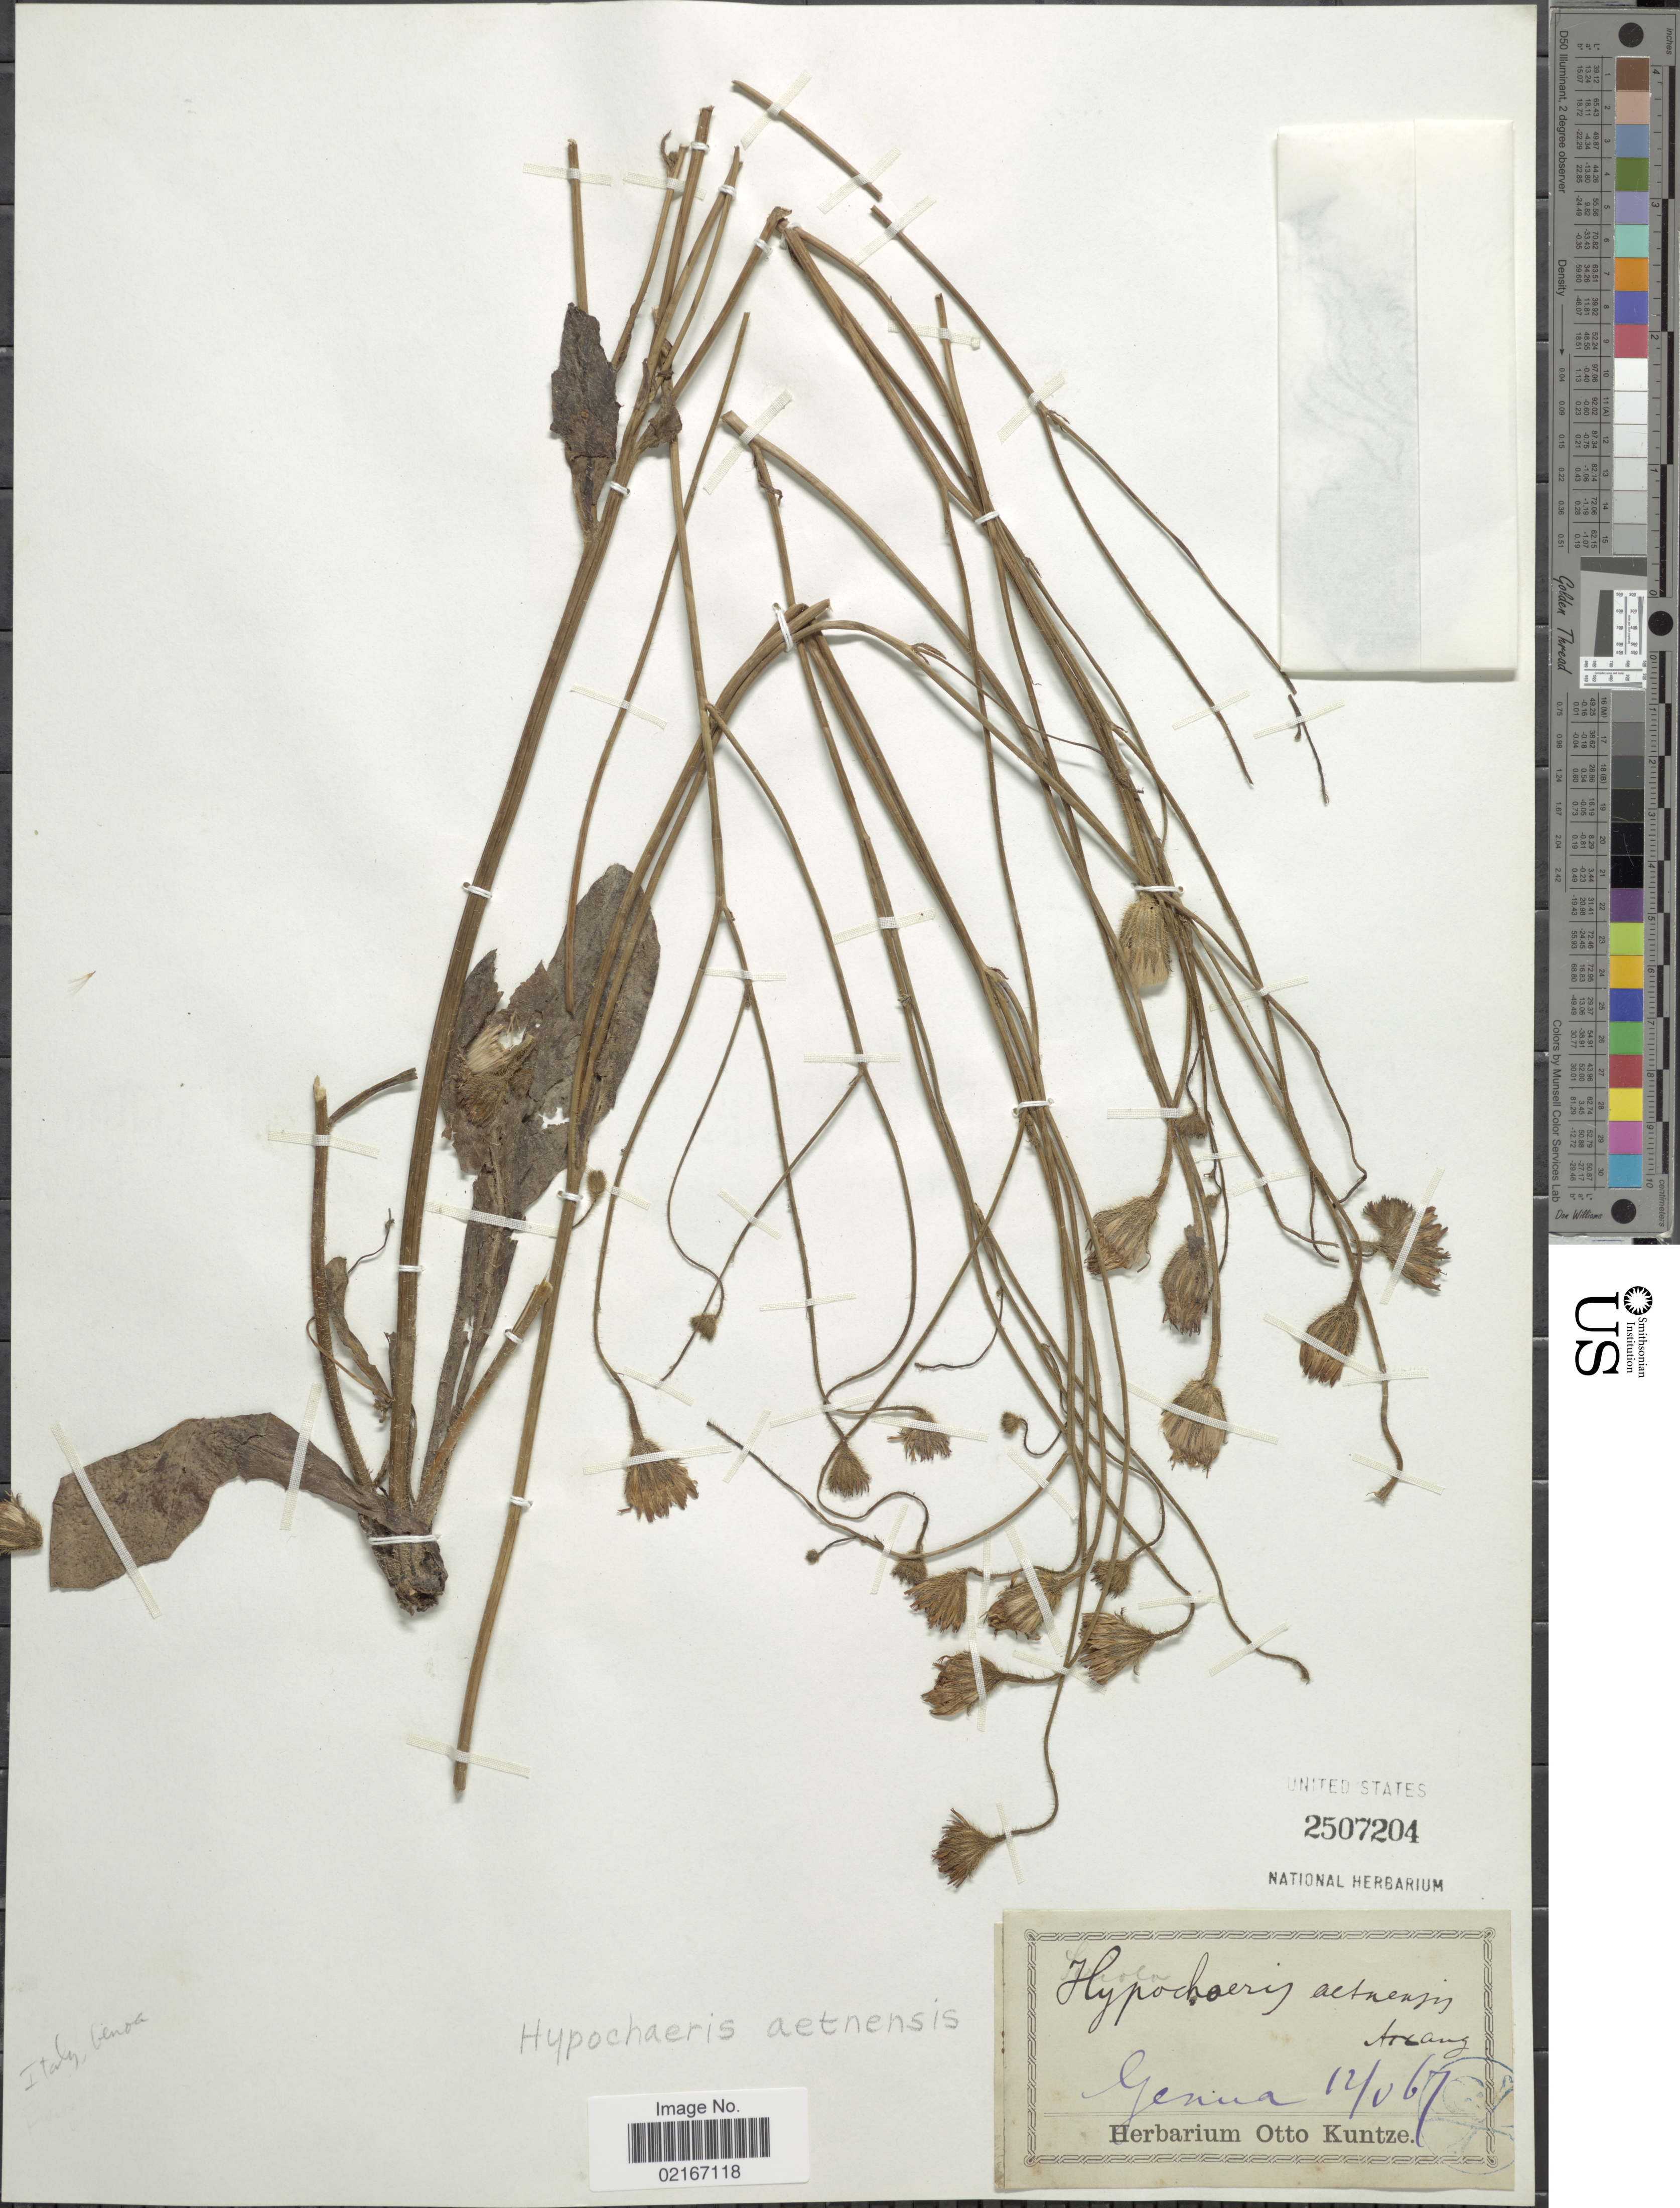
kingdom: Plantae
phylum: Tracheophyta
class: Magnoliopsida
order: Asterales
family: Asteraceae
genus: Hypochaeris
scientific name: Hypochaeris achyrophorus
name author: L.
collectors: ex herb. Otto Kuntze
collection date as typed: Transcribed d/m/y: /12/67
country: Italy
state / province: Liguria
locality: Genua [interpreted]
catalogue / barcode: US 2507204